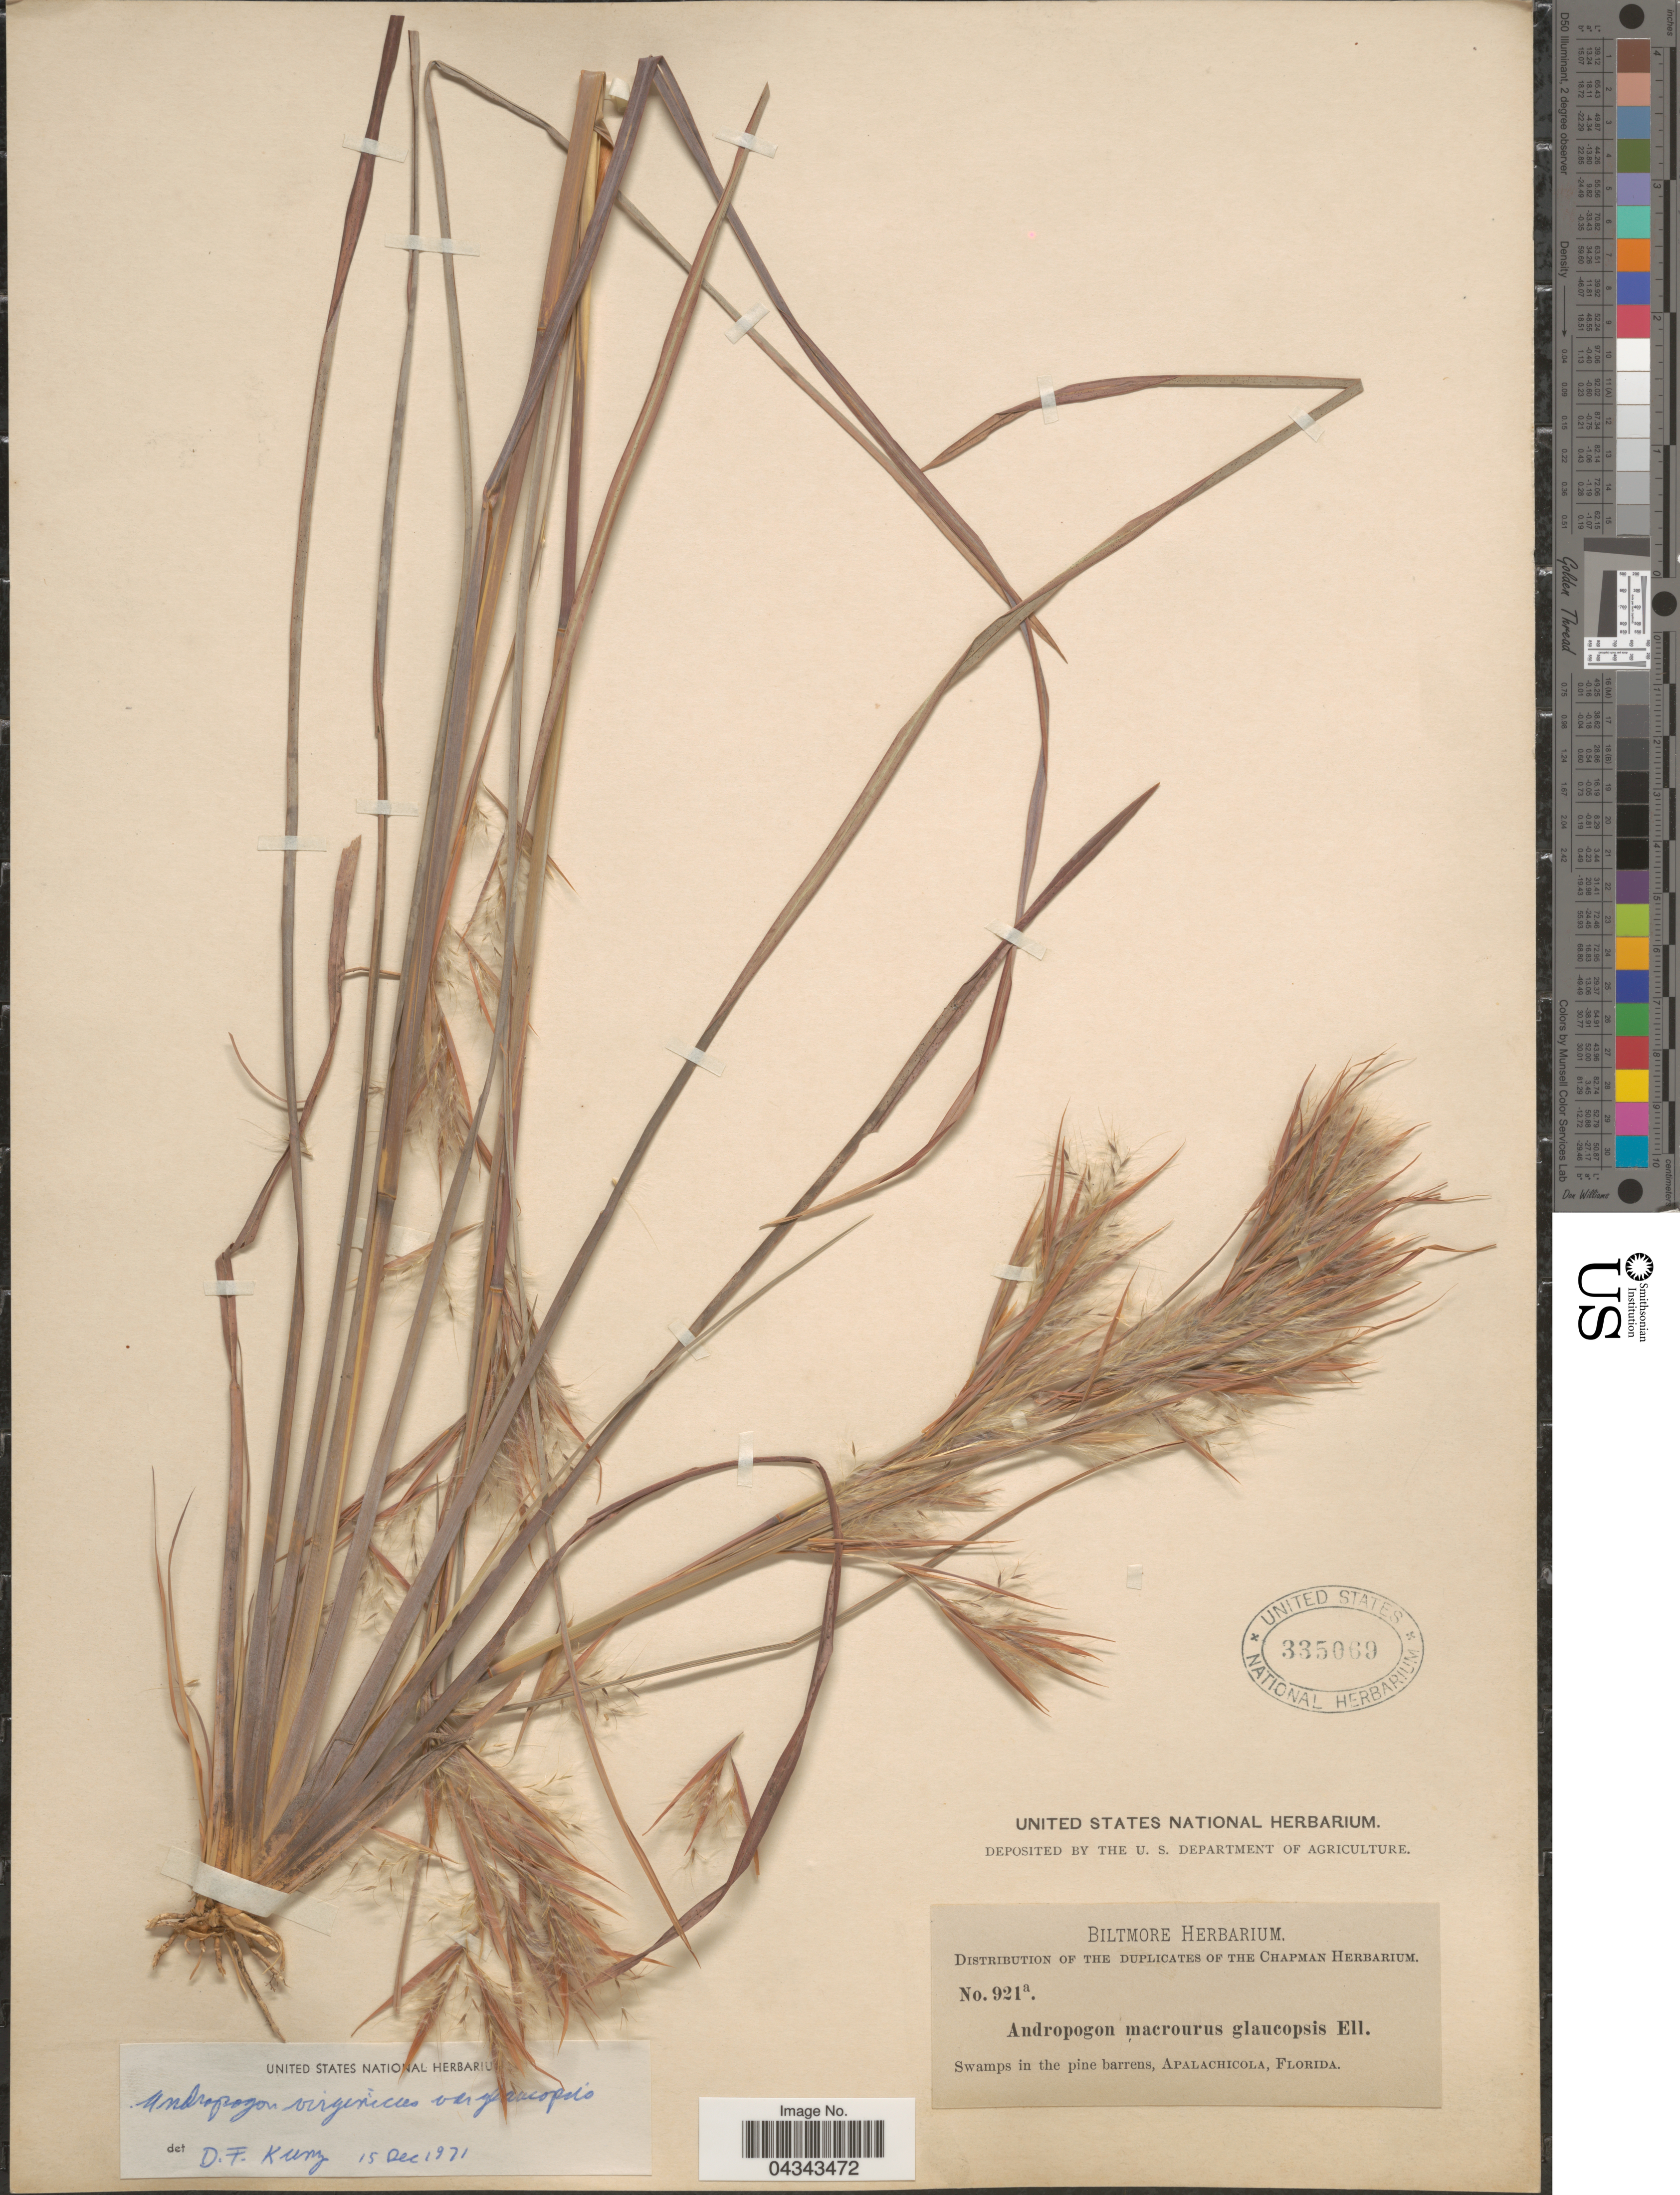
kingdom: Plantae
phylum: Tracheophyta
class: Liliopsida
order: Poales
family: Poaceae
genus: Andropogon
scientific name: Andropogon glomeratus var. glaucopsis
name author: C. Mohr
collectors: ex herb. Biltmore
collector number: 921a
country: United States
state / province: Florida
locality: Swamps in the pine barrens, Apalachicola.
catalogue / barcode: US 335069